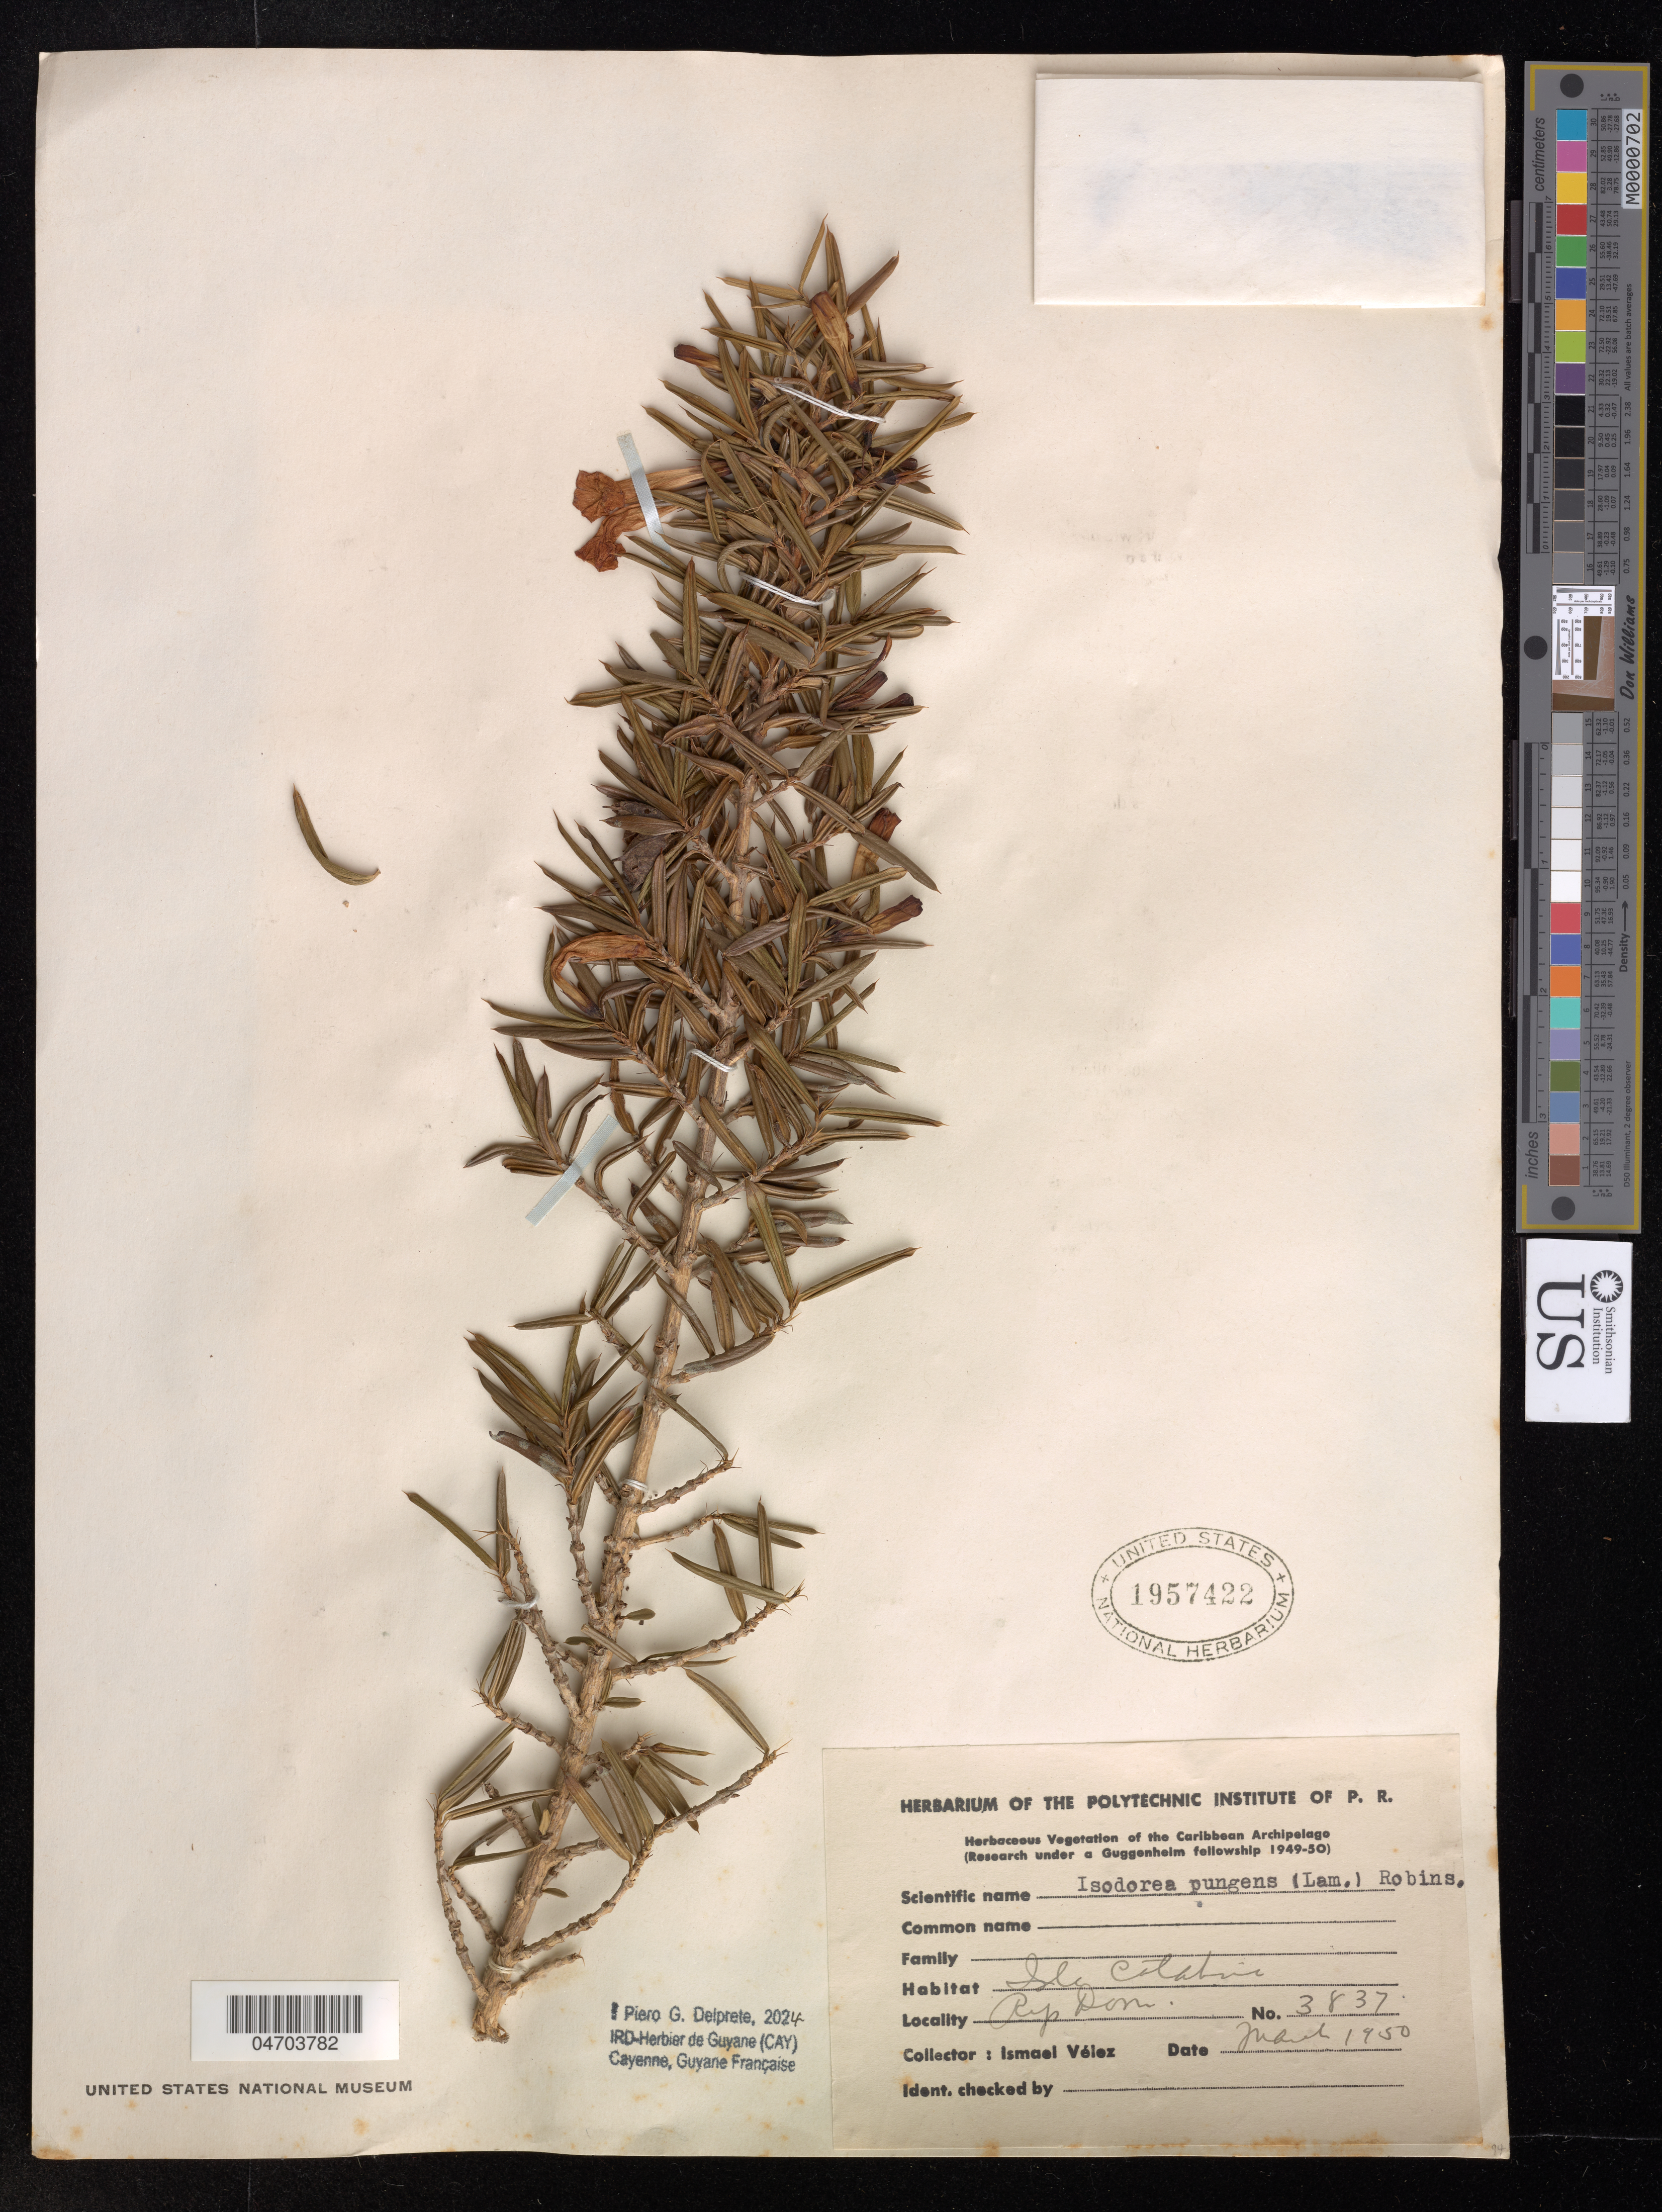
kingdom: Plantae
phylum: Tracheophyta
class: Magnoliopsida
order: Gentianales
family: Rubiaceae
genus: Isidorea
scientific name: Isidorea pungens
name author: (Lam.) B.L. Rob.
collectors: I. Vélez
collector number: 3837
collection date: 1950-03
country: Dominican Republic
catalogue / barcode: US 1957422